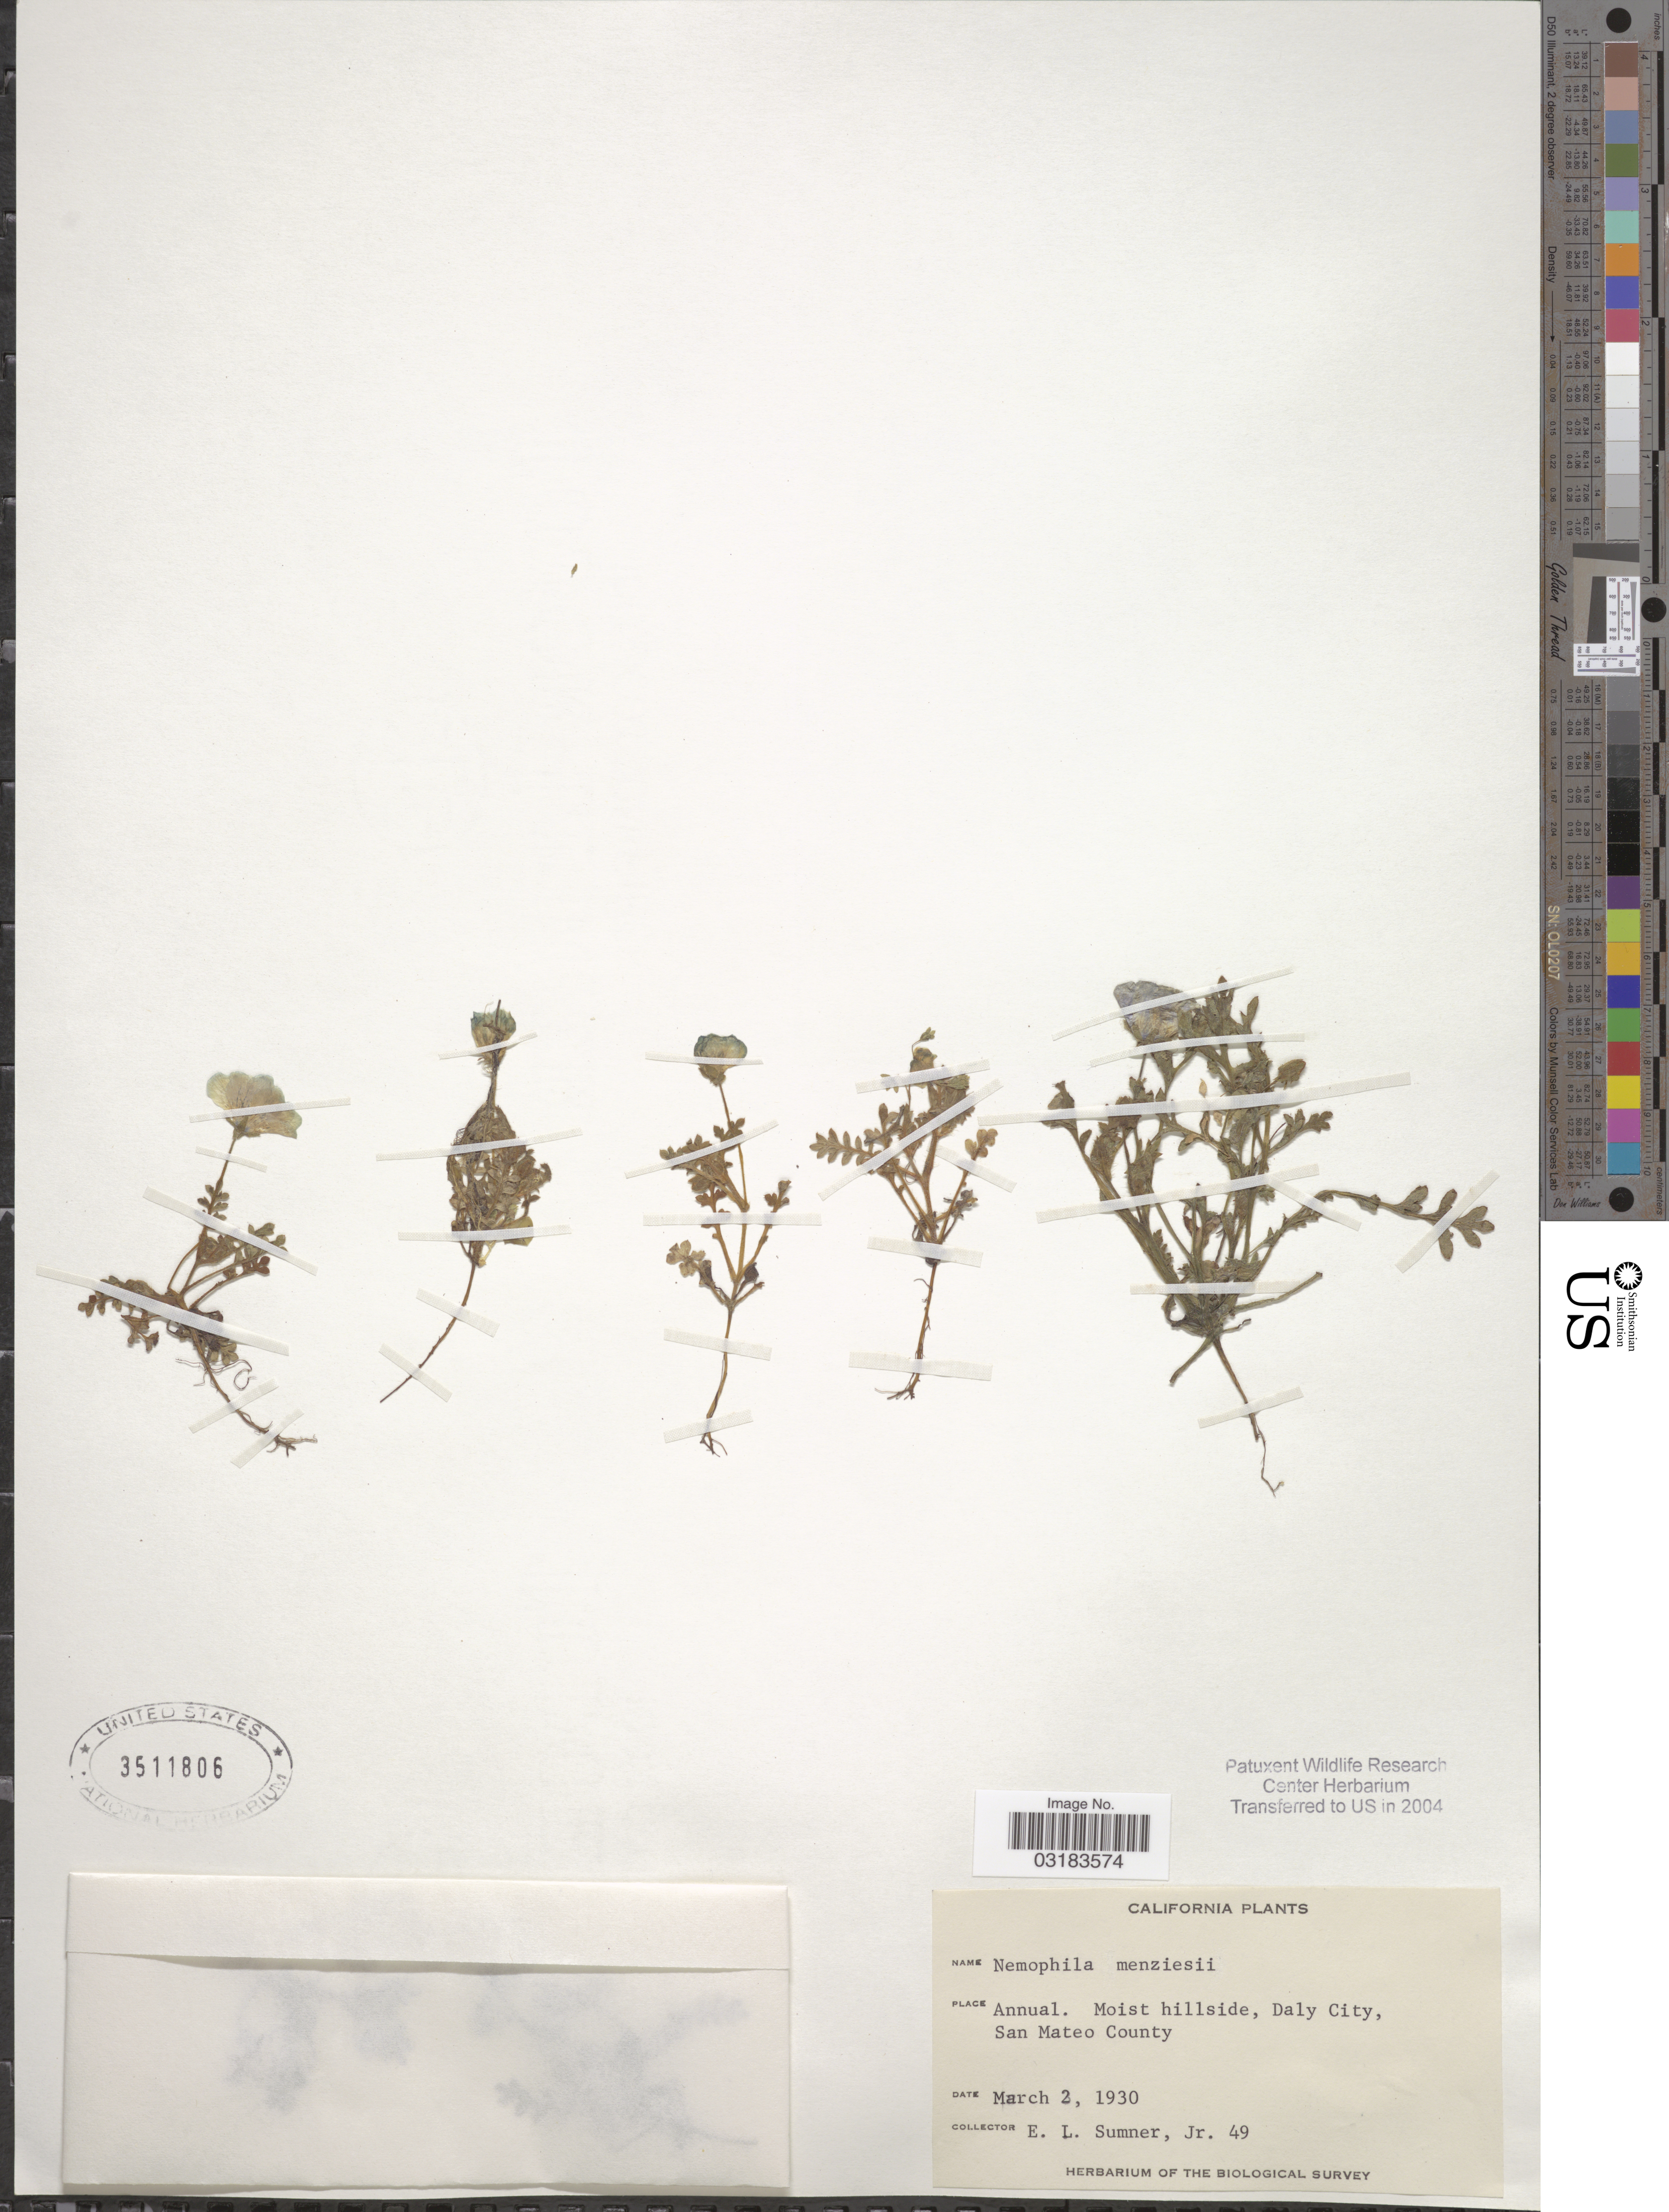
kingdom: Plantae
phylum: Tracheophyta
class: Magnoliopsida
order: Boraginales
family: Hydrophyllaceae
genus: Nemophila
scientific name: Nemophila menziesii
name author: Hook. & Arn.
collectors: E. Sumner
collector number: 49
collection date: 1930-03-02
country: United States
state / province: California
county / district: San Mateo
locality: Daly City, San Mateo County.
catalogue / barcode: US 3511806